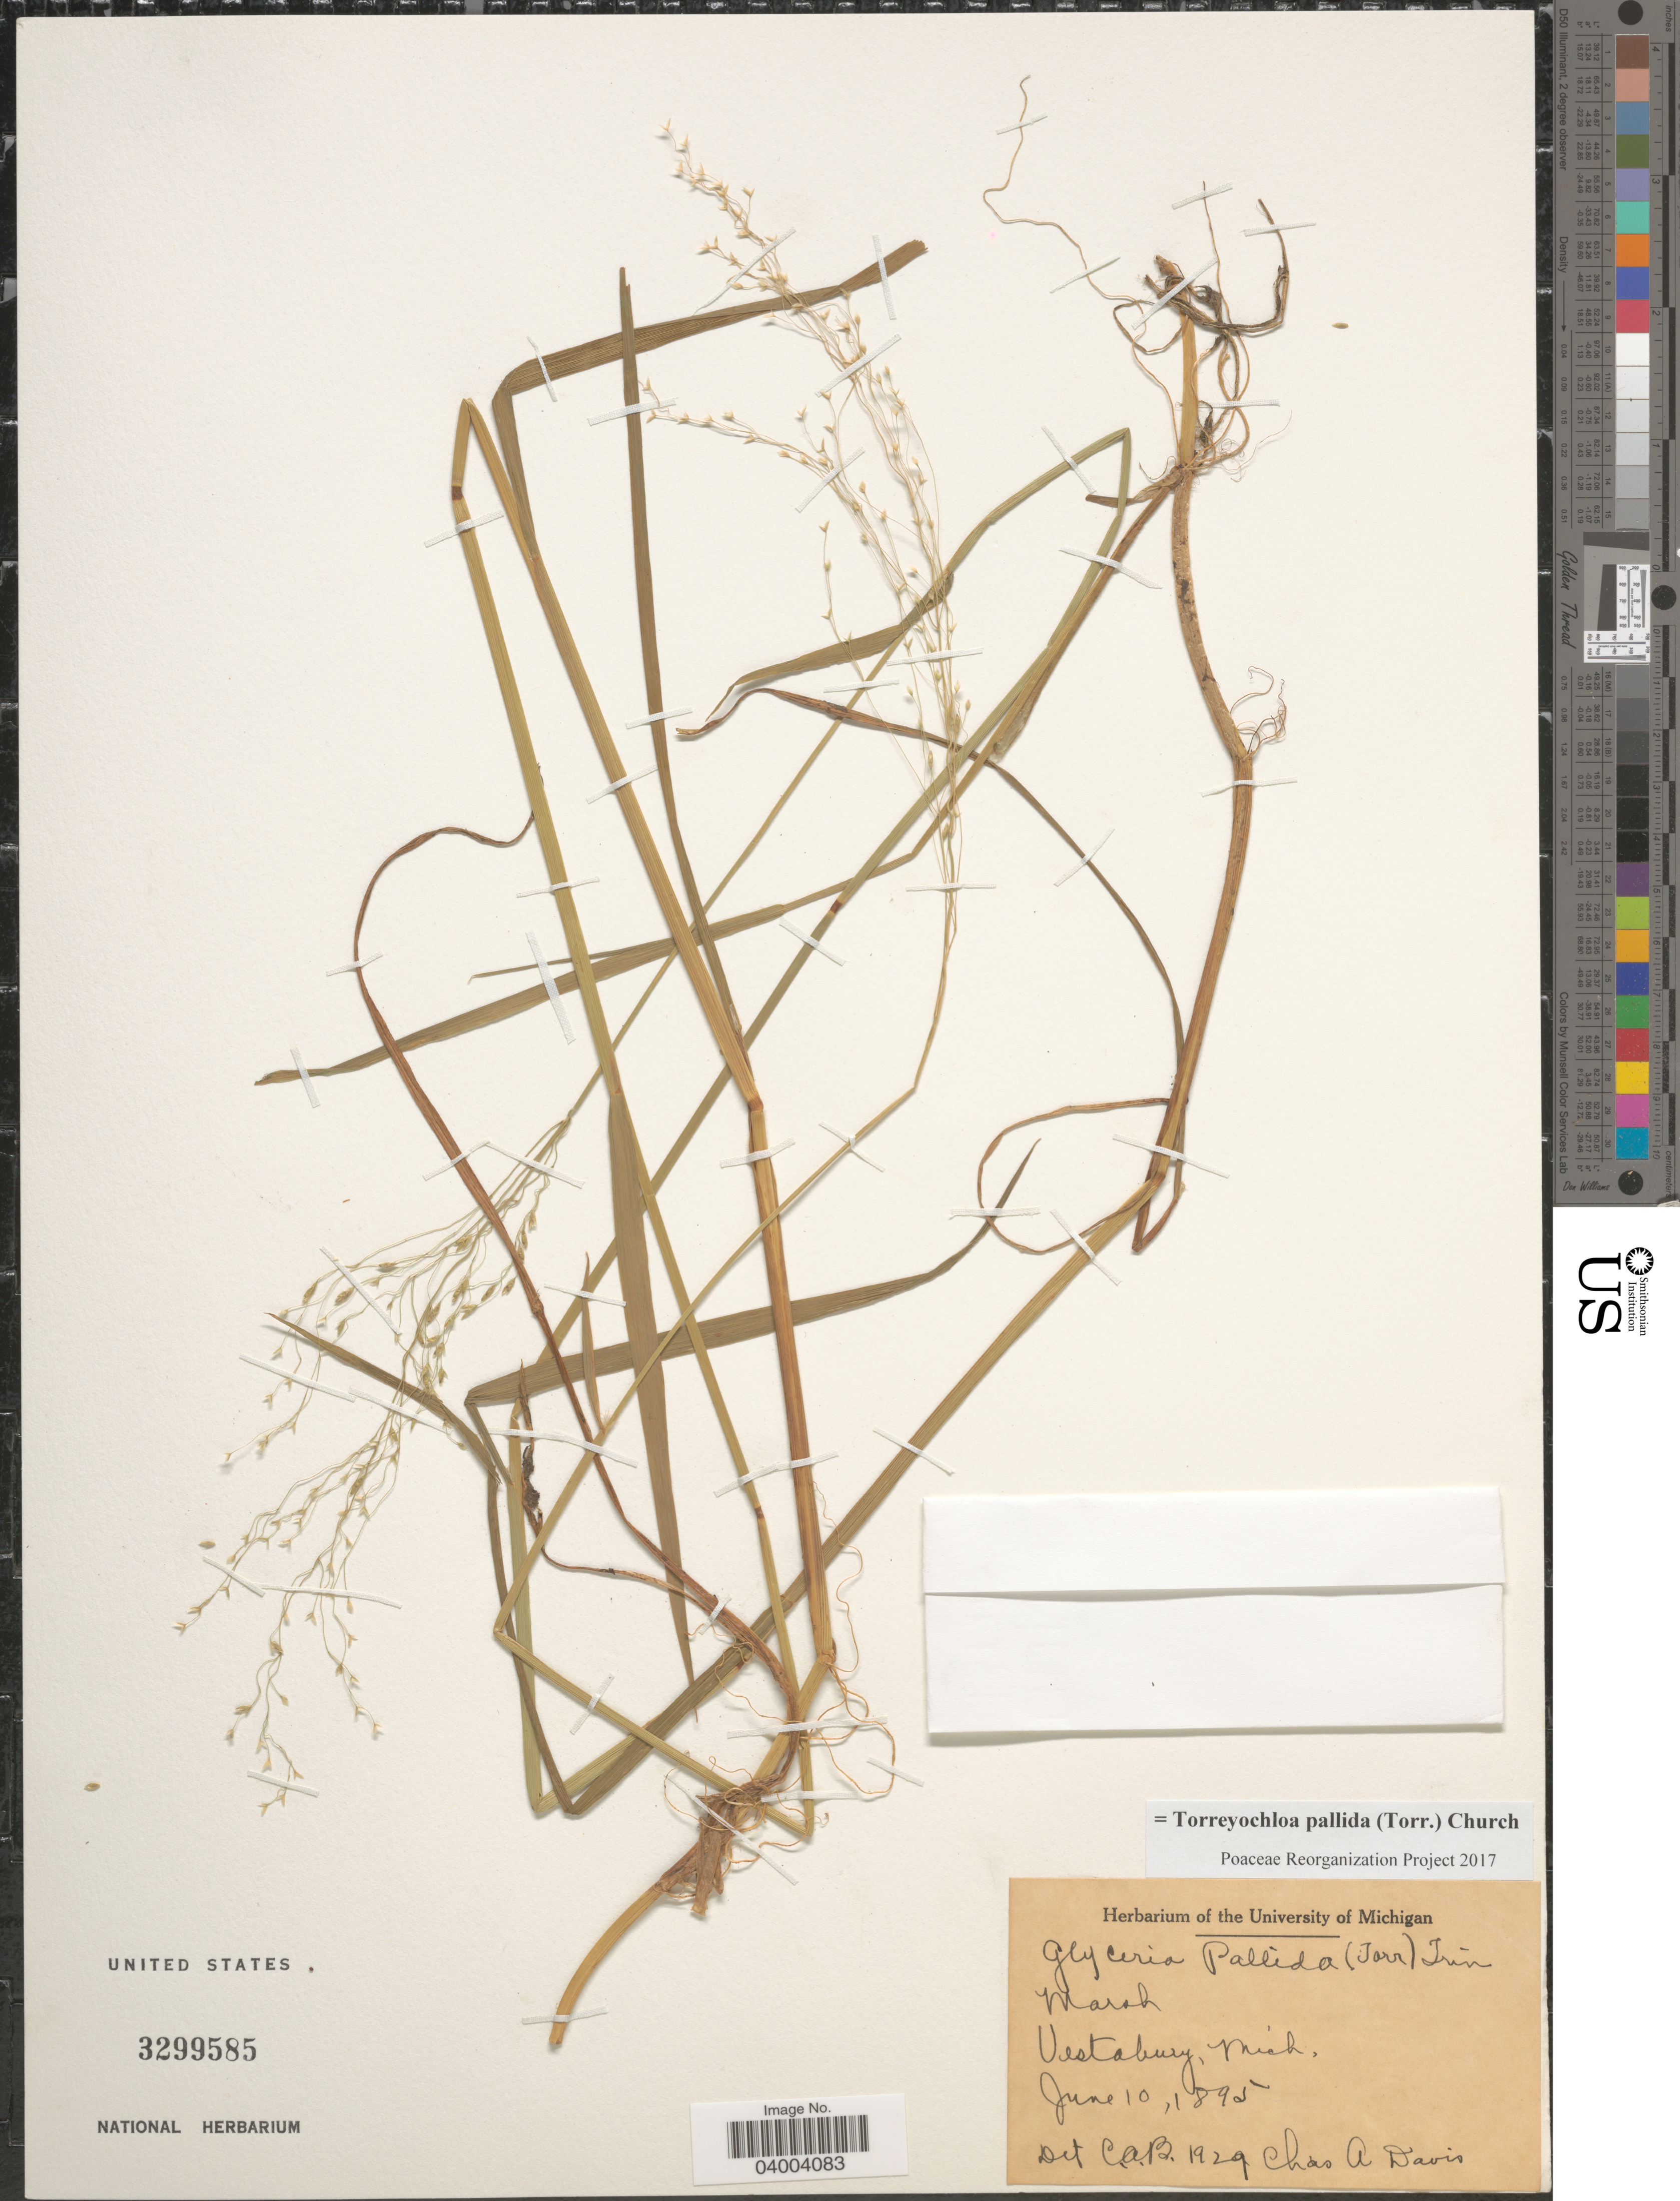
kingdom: Plantae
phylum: Tracheophyta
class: Liliopsida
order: Poales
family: Poaceae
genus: Torreyochloa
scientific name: Torreyochloa pallida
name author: (Torr.) G.L. Church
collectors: C. Davis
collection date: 1895-06-10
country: United States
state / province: Michigan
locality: Vestaburg.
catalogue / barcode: US 3299585